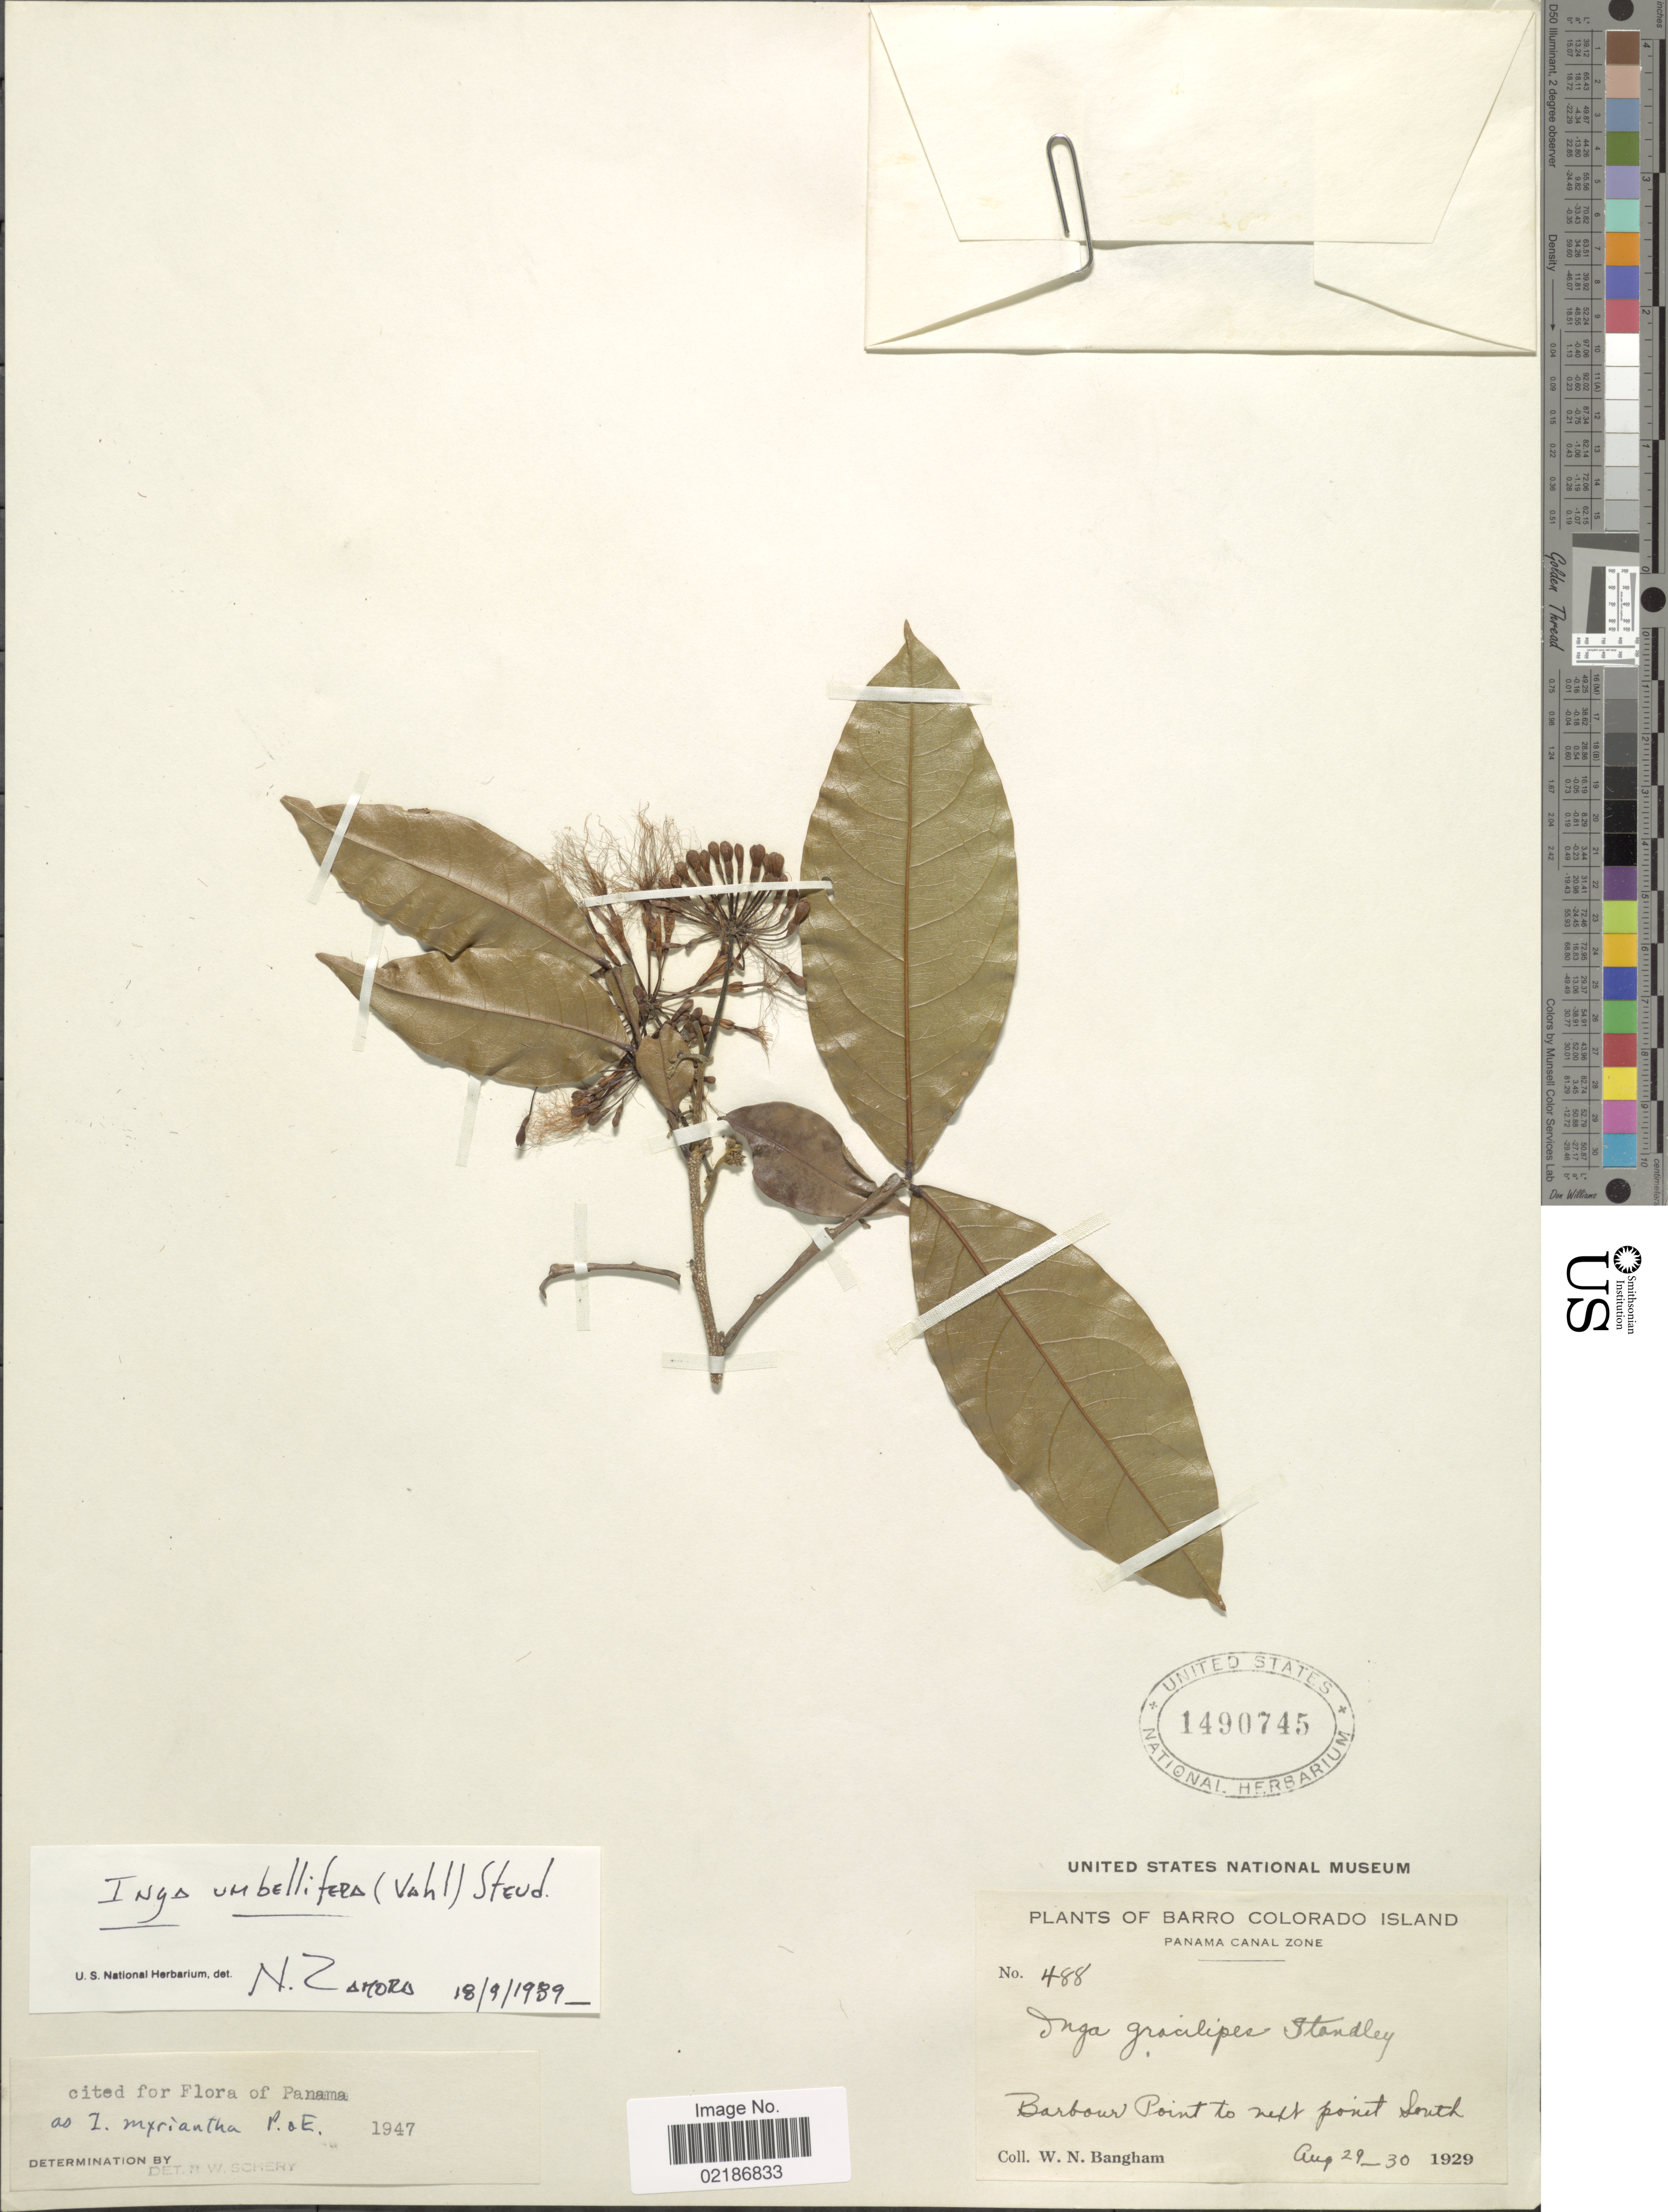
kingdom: Plantae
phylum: Tracheophyta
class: Magnoliopsida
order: Fabales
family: Fabaceae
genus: Inga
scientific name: Inga umbellifera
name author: (Vahl) Steud. ex DC.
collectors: W. Bangham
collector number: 488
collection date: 1929-08-29/1929-08-30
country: Panama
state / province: Panamá Oeste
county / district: Canal Zone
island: Barro Colorado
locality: Barro Colorado Island, Panama Canal Zone, Barbour Point to next point south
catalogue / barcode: US 1490745